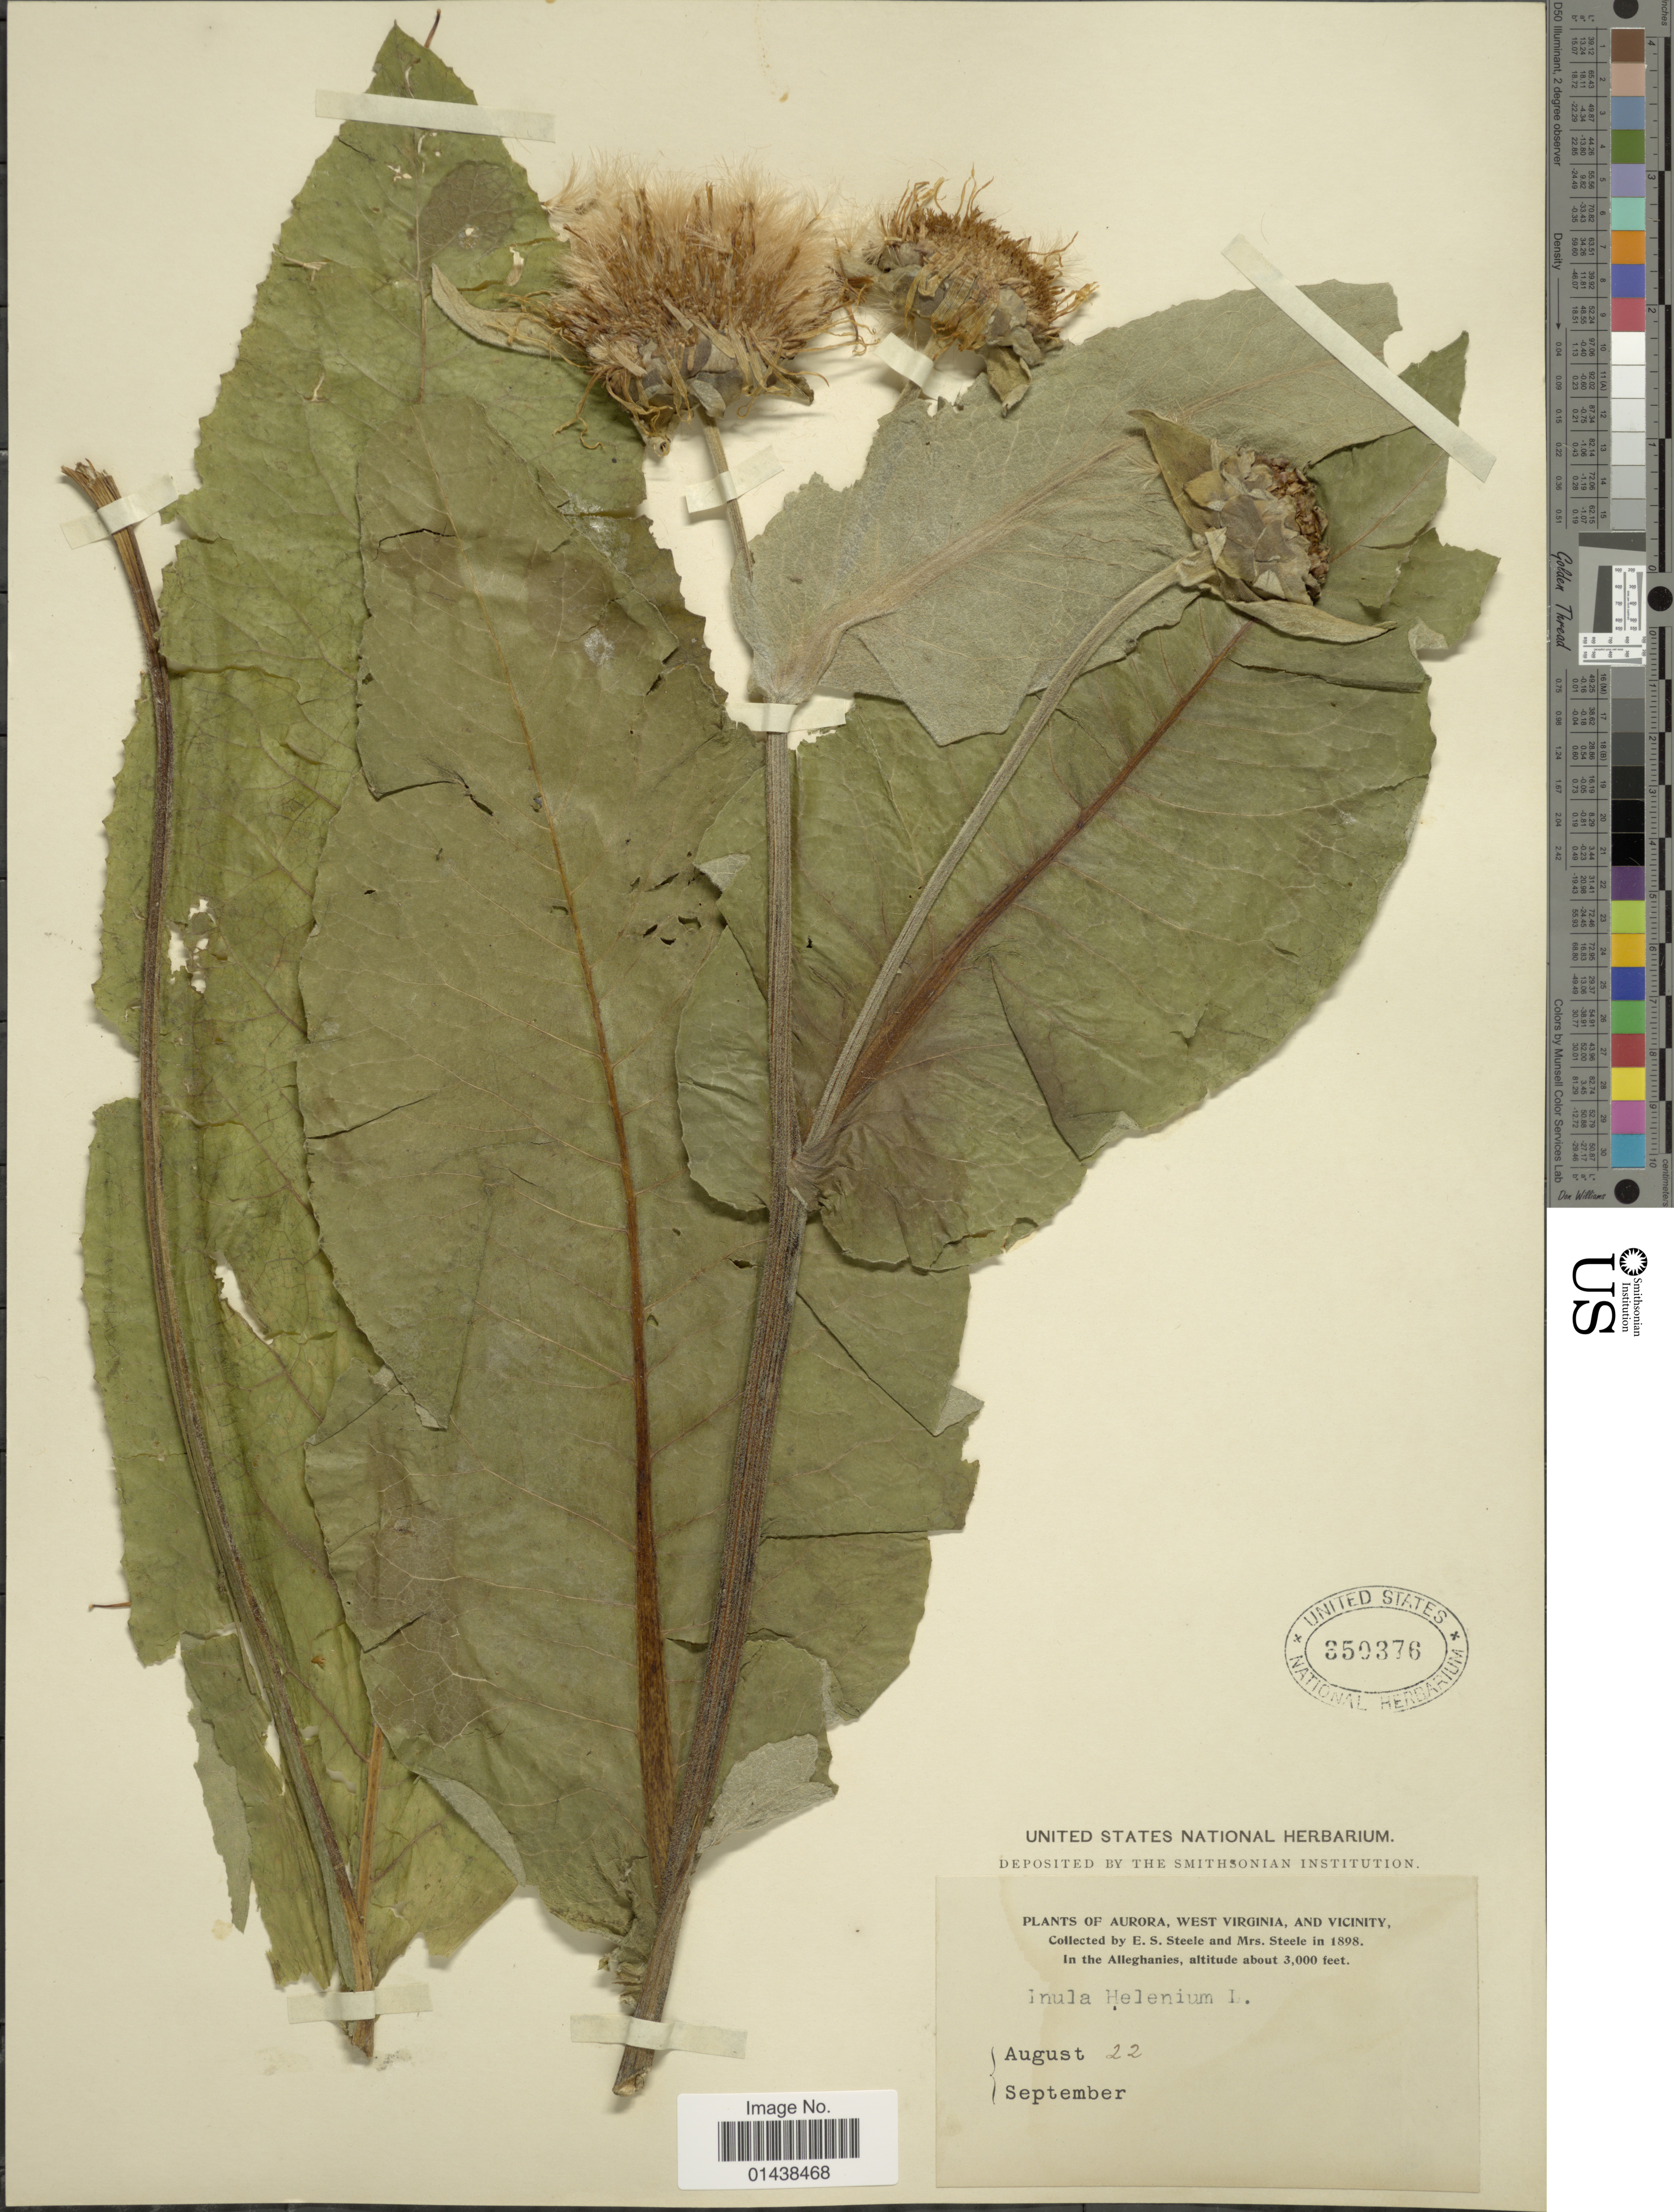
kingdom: Plantae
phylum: Tracheophyta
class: Magnoliopsida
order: Asterales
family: Asteraceae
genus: Inula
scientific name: Inula helenium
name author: L.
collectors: E. Steele & Mrs. E. S. Steele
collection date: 1898-08-22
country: United States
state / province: West Virginia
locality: Aurora and vicinity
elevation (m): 914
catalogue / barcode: US 350376